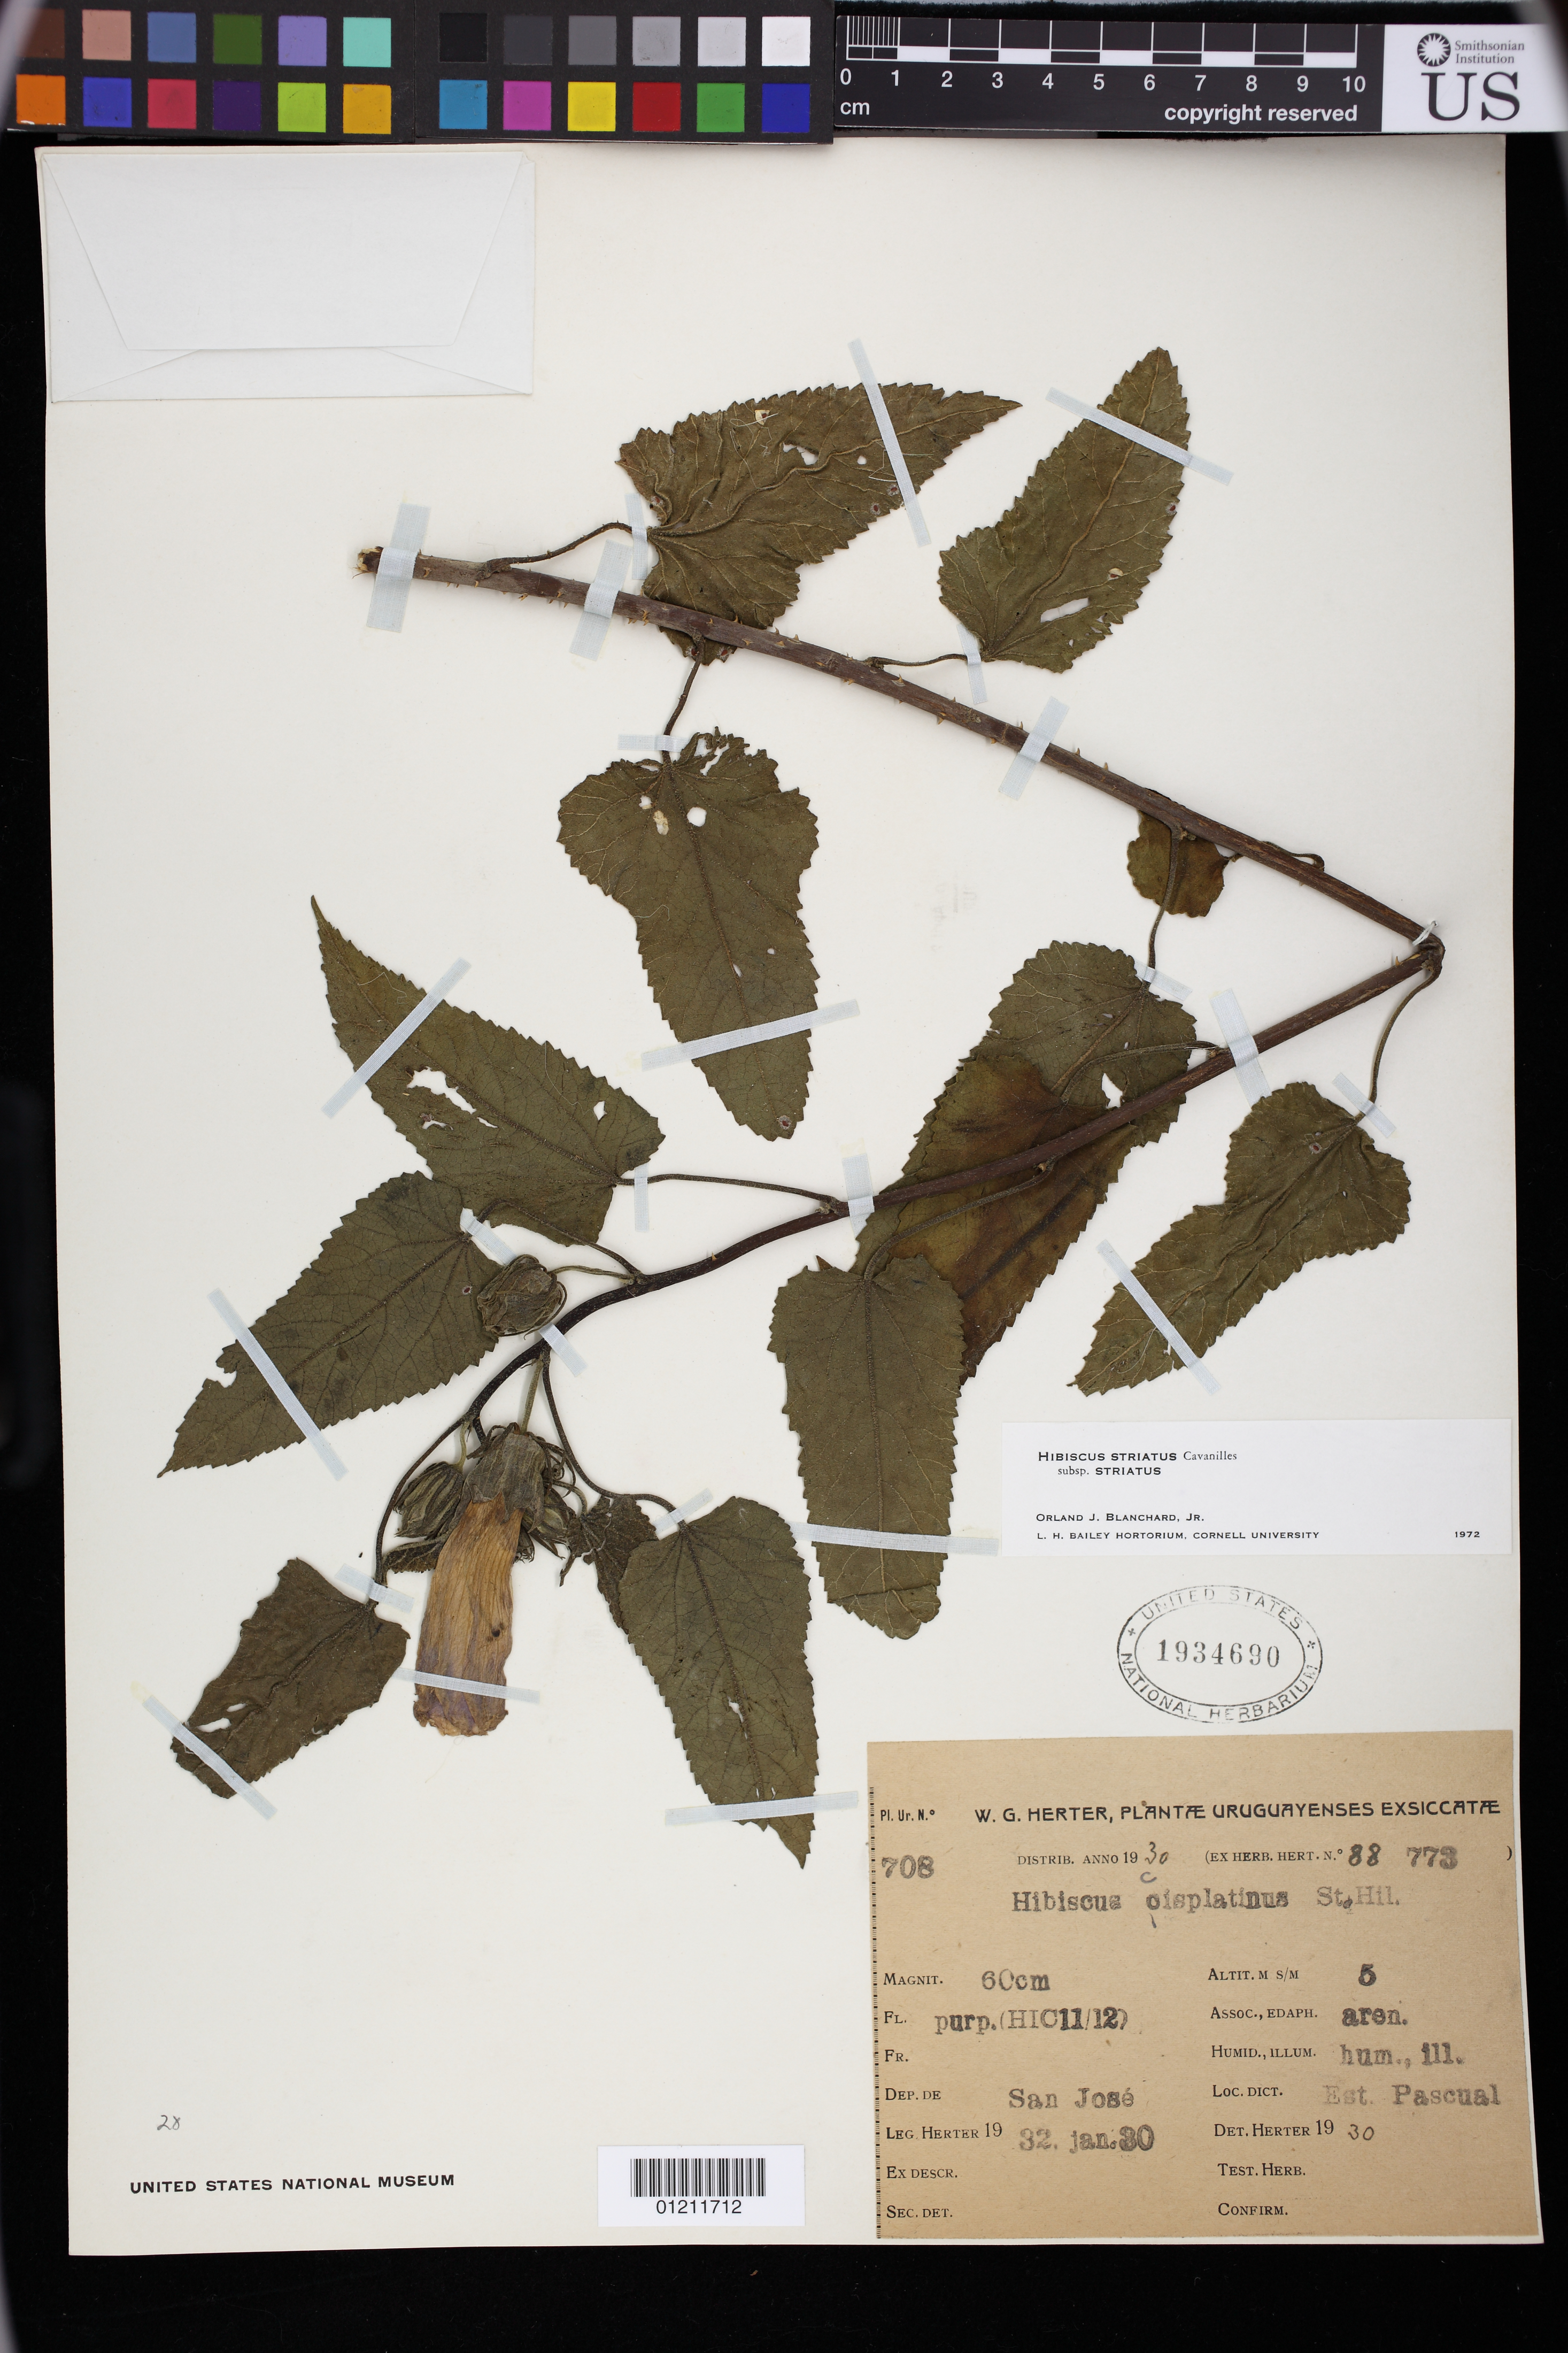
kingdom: Plantae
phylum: Tracheophyta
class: Magnoliopsida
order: Malvales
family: Malvaceae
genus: Hibiscus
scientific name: Hibiscus striatus subsp. striatus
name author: Cav.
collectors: W. G. Herter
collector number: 708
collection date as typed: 30 Jan 1932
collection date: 1932-01-30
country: Uruguay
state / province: San Jose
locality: Dep de San José, Est. Pascual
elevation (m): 5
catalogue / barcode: US 1934690